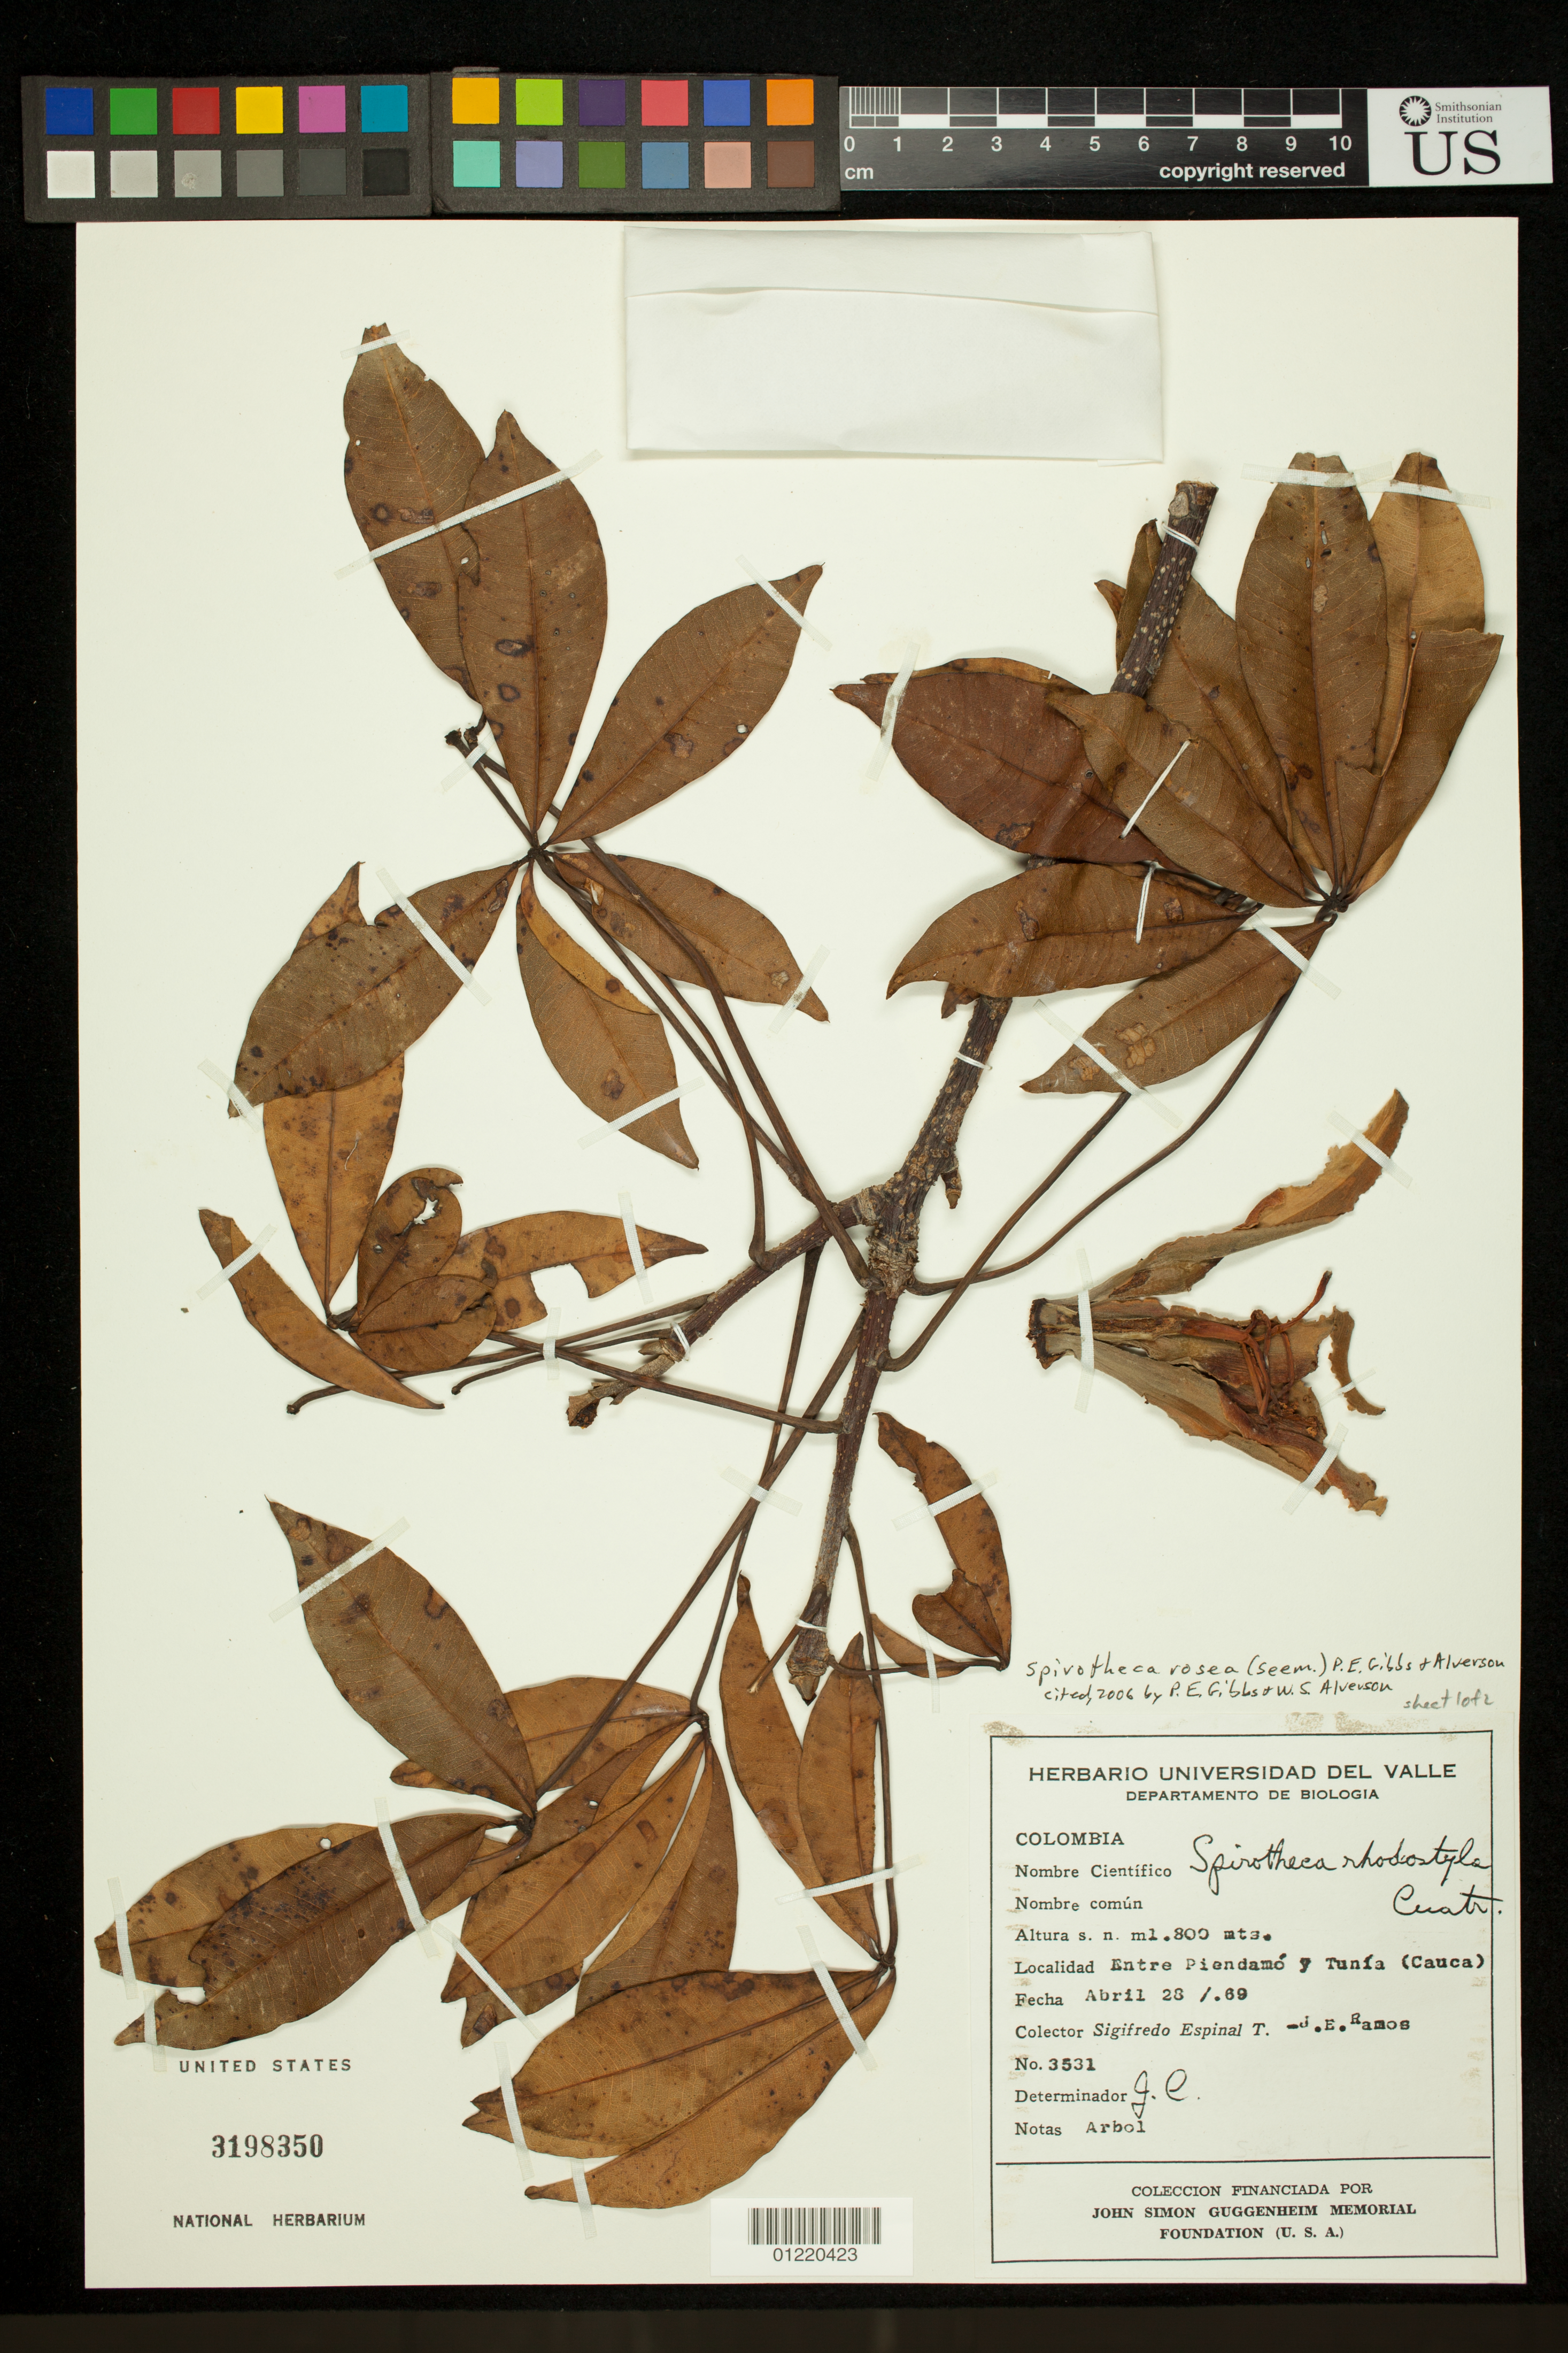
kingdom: Plantae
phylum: Tracheophyta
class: Magnoliopsida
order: Malvales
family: Malvaceae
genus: Spirotheca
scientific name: Spirotheca rosea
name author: (Cuatrec.) Gibbs & W.S. Alverson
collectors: L. S. Espinal & J. E. Ramos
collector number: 3531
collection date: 1969-04-28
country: Colombia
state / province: Cauca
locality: Entre Piendamo y Tunia (Cauca)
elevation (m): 1800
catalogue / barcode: US 3198350